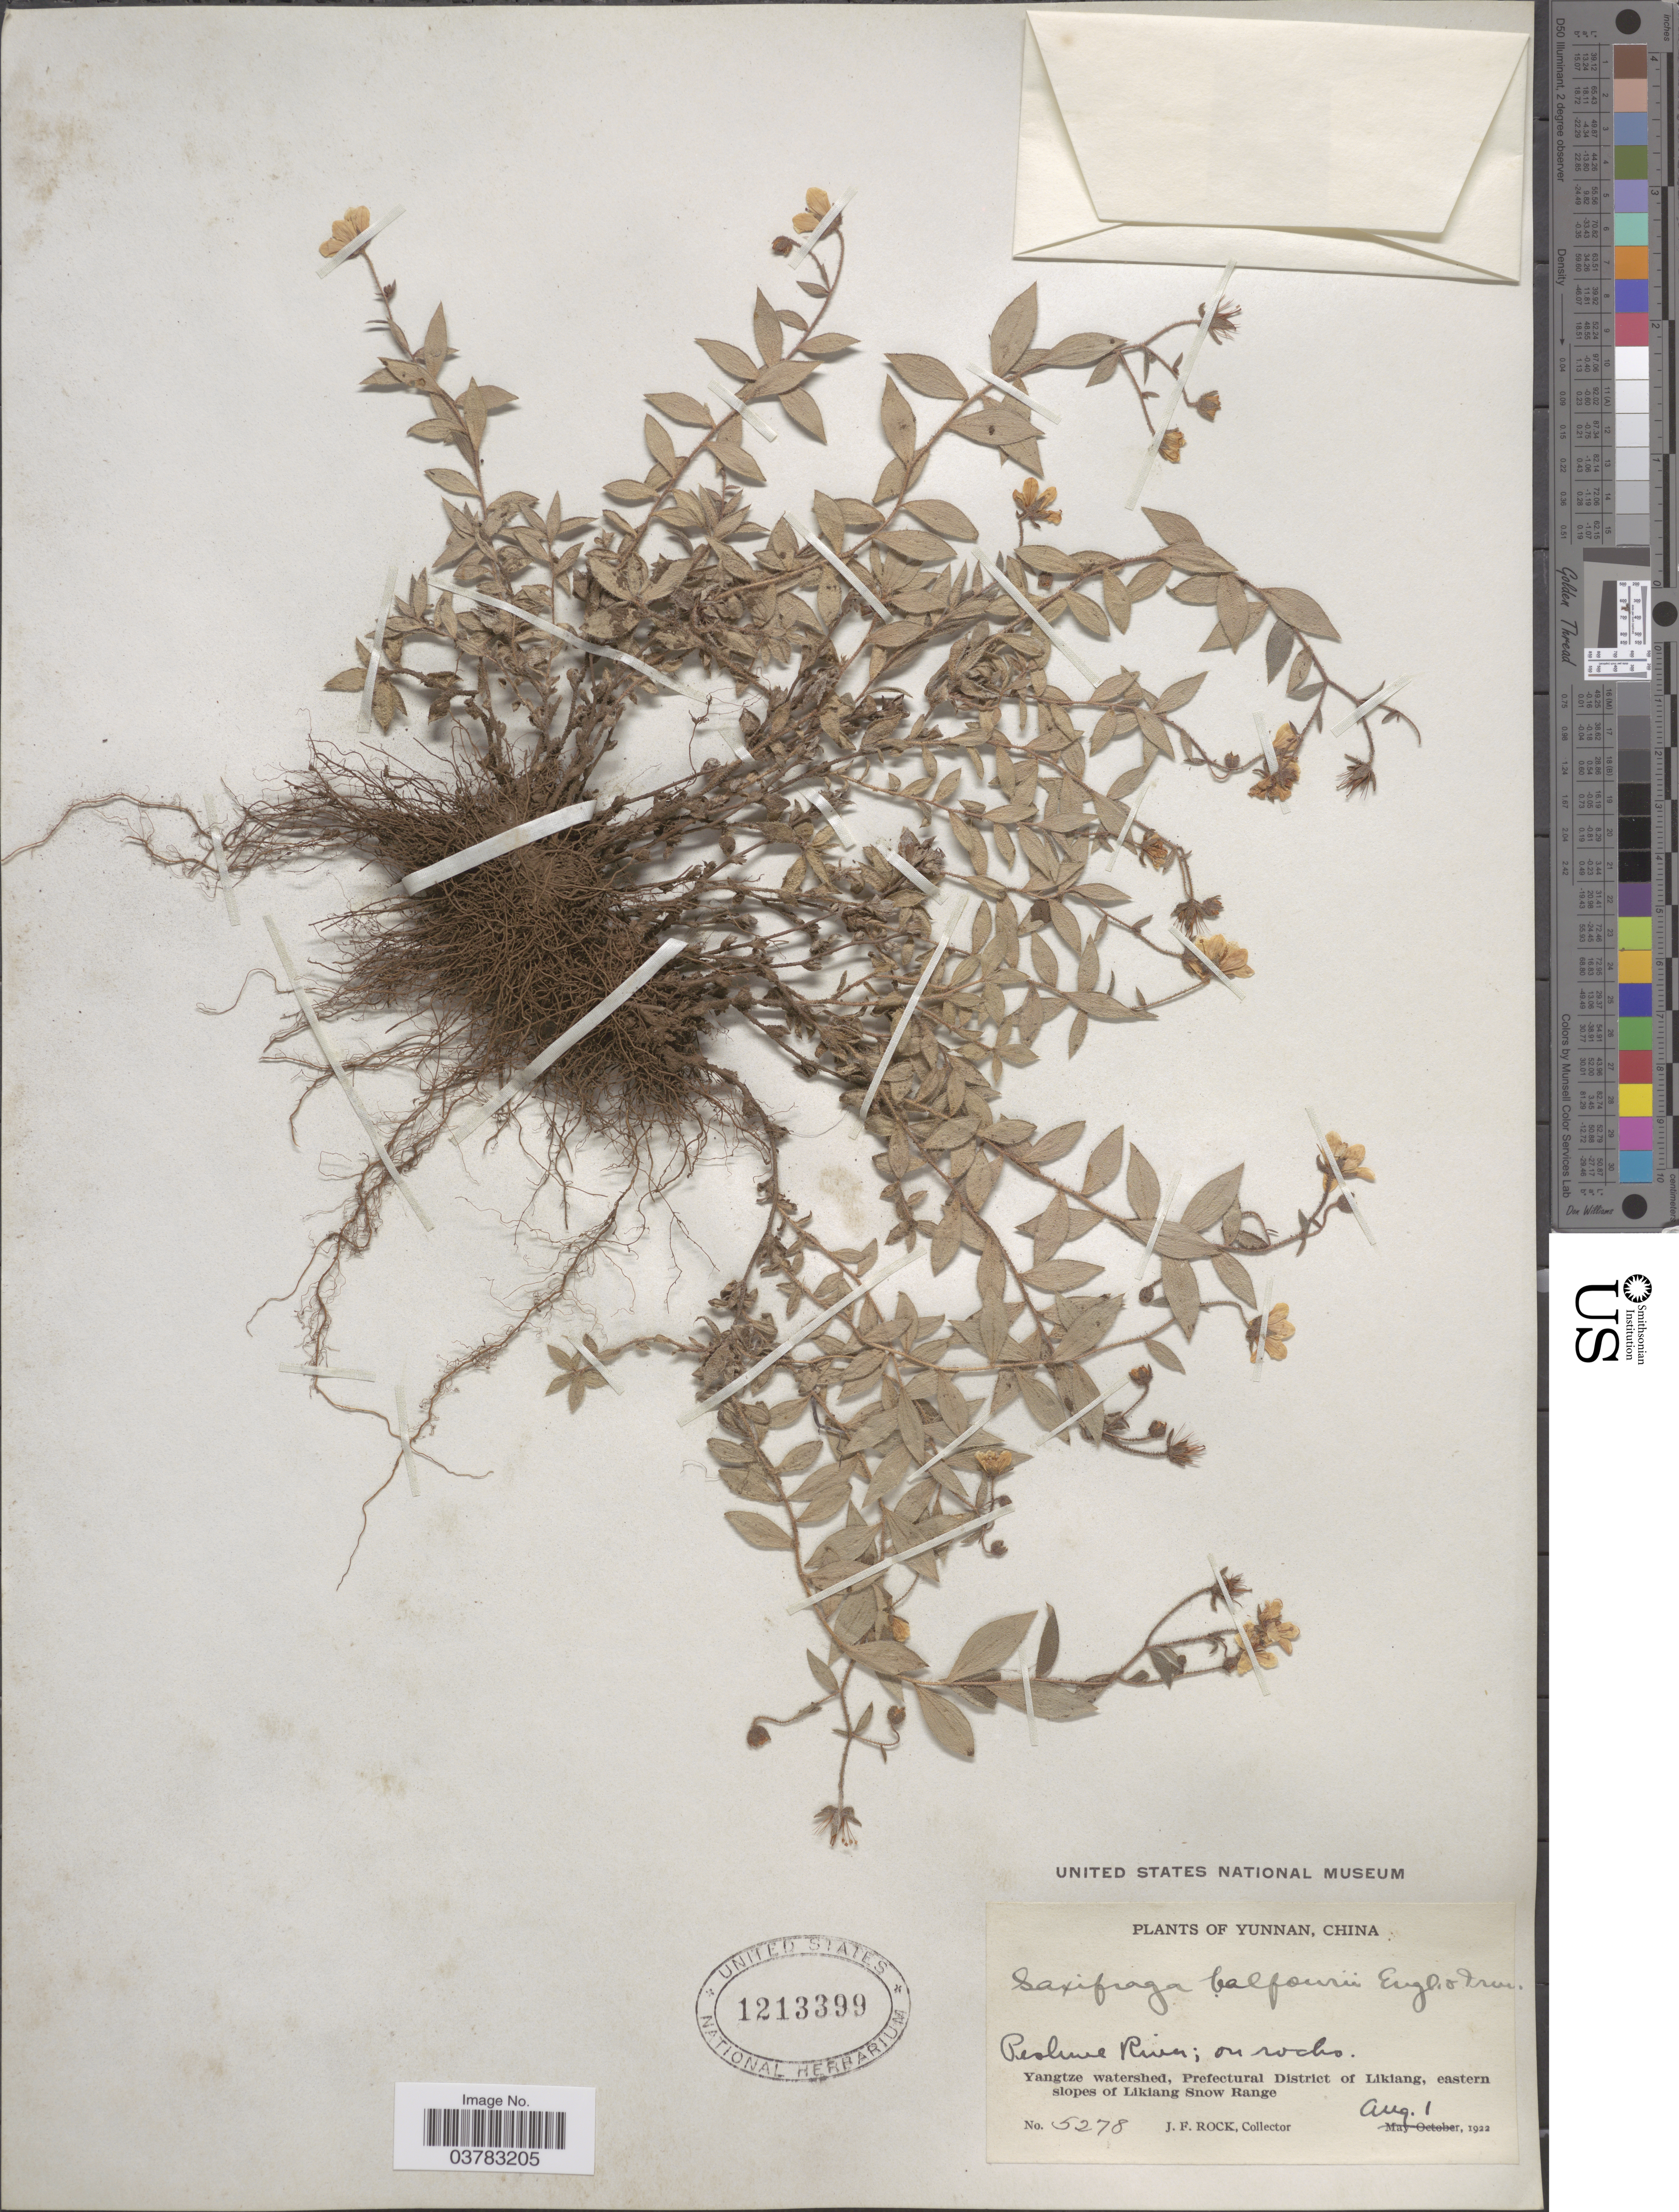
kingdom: Plantae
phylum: Tracheophyta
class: Magnoliopsida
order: Saxifragales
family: Saxifragaceae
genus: Saxifraga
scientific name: Saxifraga balfourii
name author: Engl. & Irmsch.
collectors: J. Rock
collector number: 5278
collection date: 1922-08-01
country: China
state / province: Yunnan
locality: Peshwe River. Yangtze watershed, Prefectural District of Likiang, eastern slopes of Likiang Snow Range.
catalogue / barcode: US 1213399